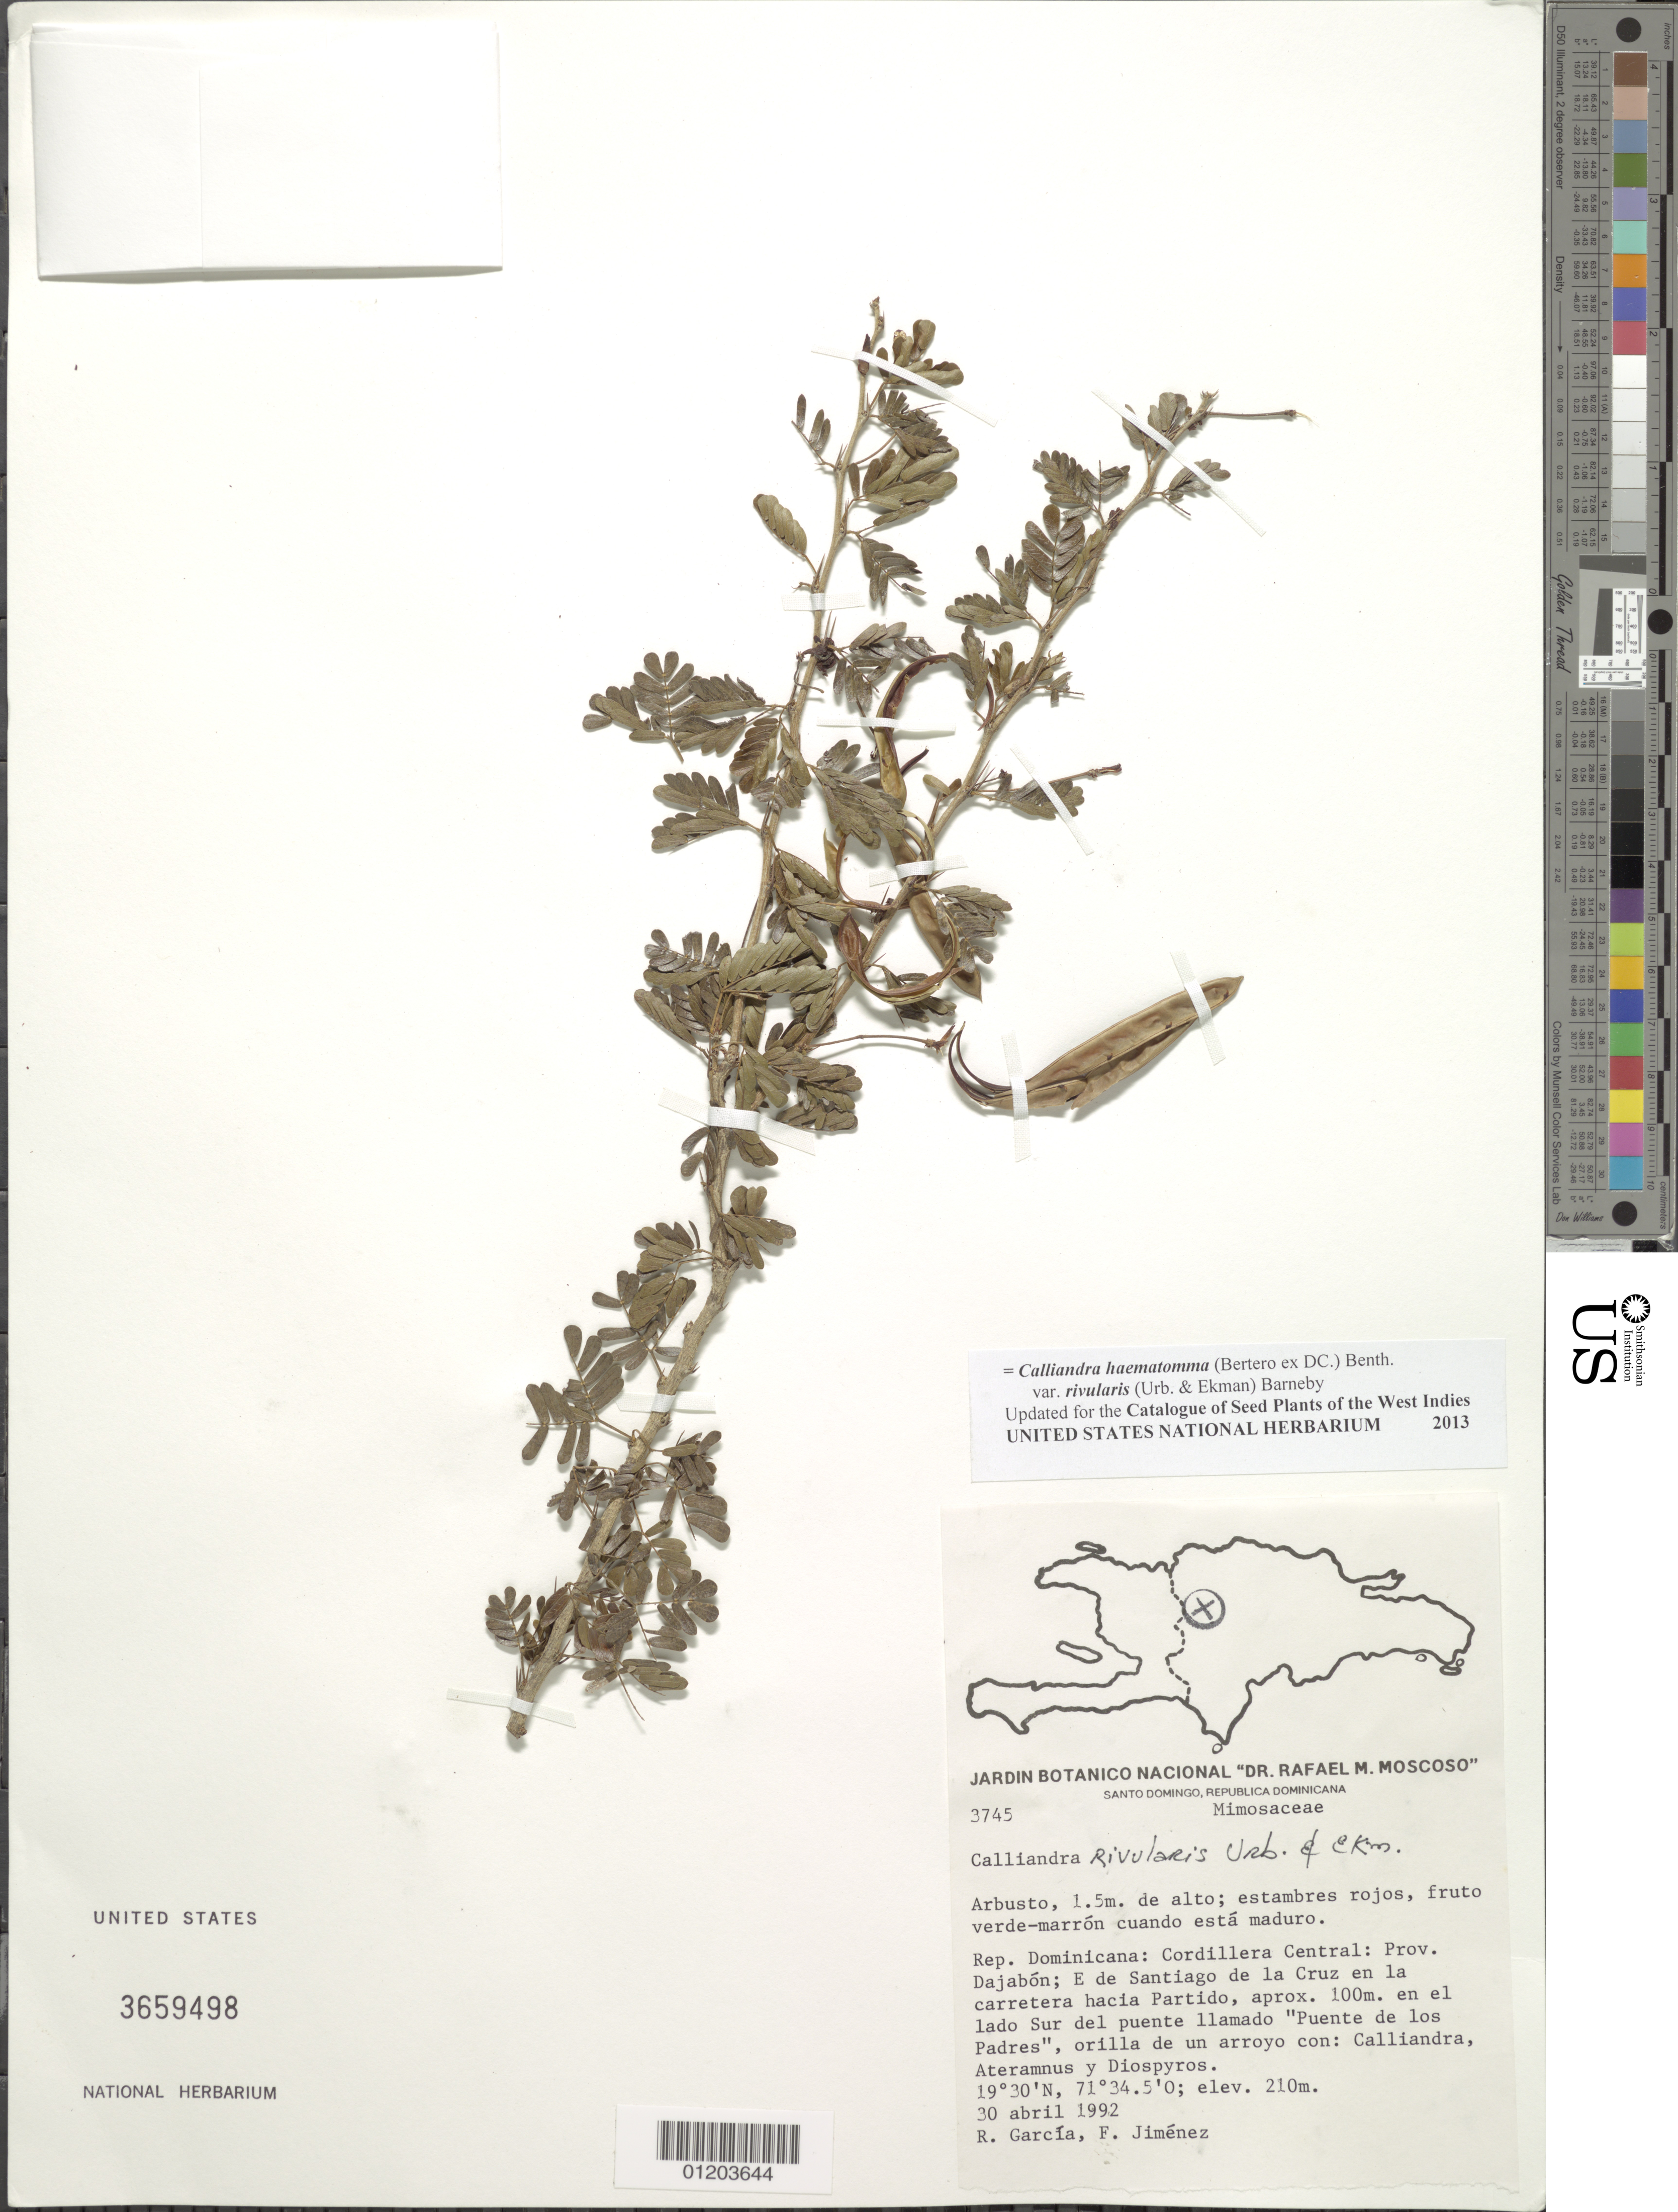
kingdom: Plantae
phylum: Tracheophyta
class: Magnoliopsida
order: Fabales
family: Fabaceae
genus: Calliandra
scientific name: Calliandra rivularis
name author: Urb. & Ekman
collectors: R. G. García & F. Jiménez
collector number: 3745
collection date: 1992-04-30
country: Dominican Republic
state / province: Dajabón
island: Hispaniola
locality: E de Santiago de la Cruz en la carretera hacia Partido, aprox. 100 m en el lado Sur del puente llamado "Puente de los Padres".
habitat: Orilla de un arroyo con: Calliandra, Ateramnus y Diospyros.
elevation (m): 210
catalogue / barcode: US 3659498